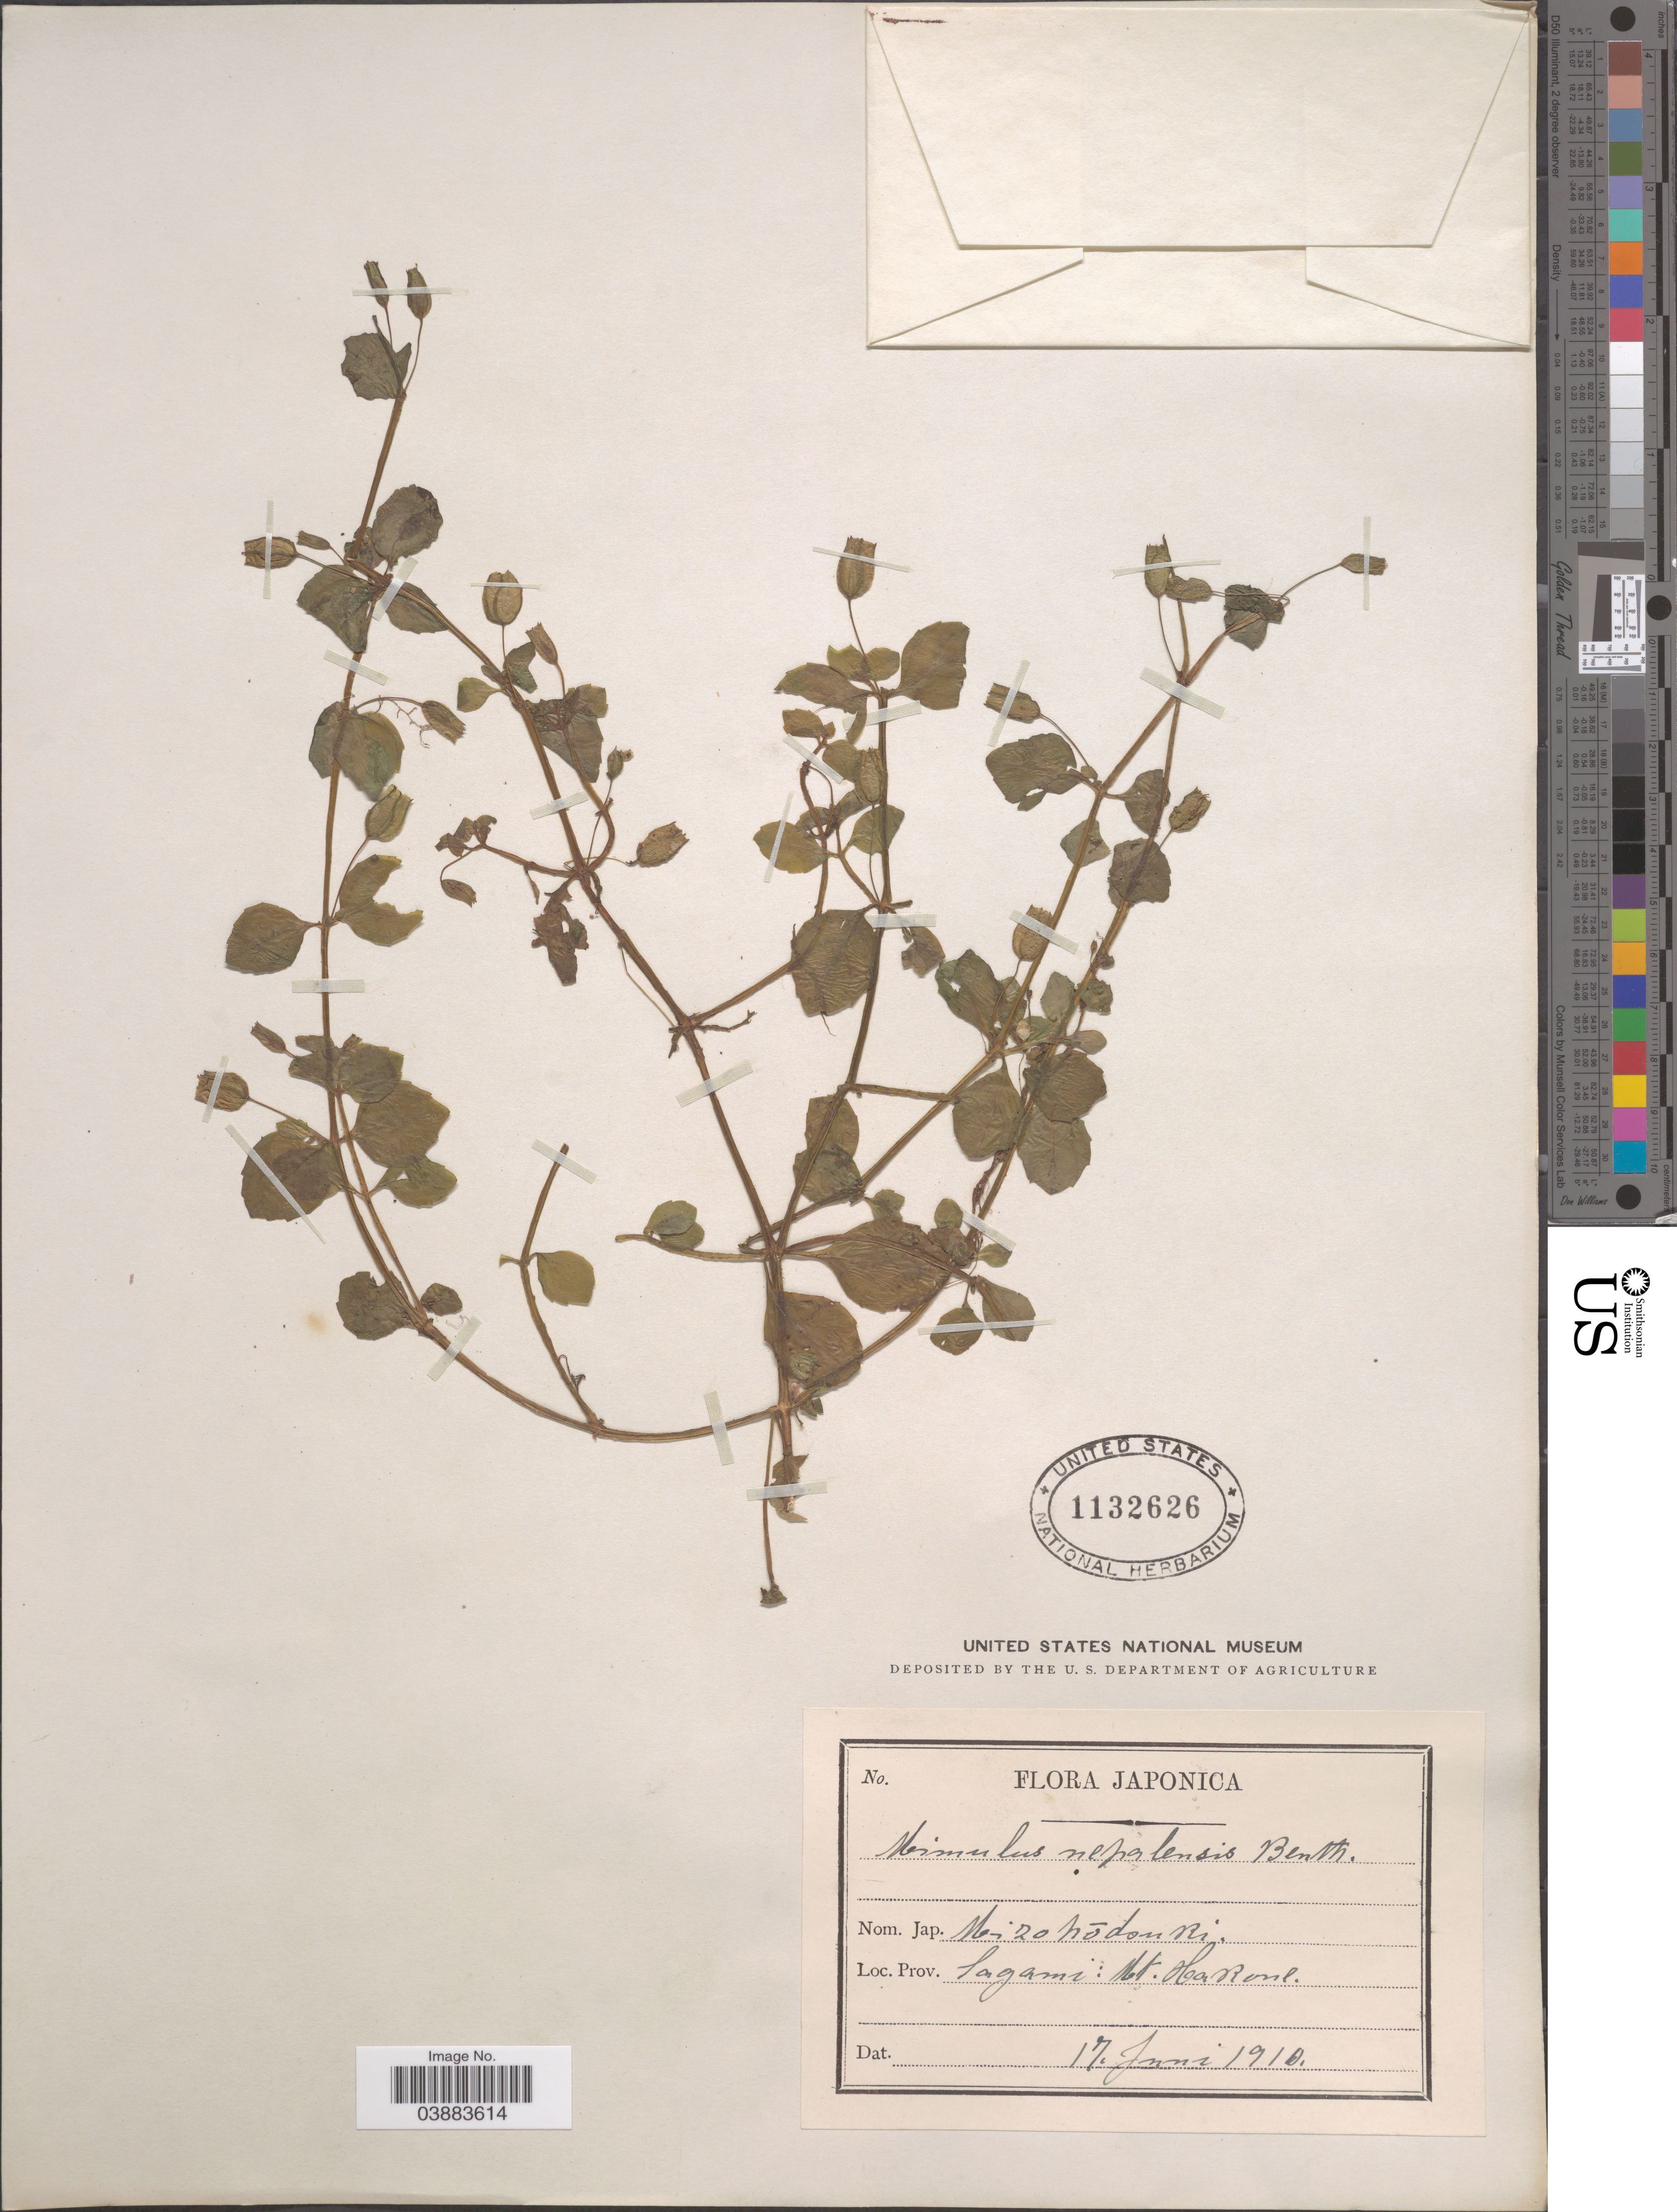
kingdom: Plantae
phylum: Tracheophyta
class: Magnoliopsida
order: Lamiales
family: Phrymaceae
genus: Mimulus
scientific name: Mimulus tenellus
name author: Bunge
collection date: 1910-06-17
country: Japan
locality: Prov. Sagami: Mt. Hakone.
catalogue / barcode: US 1132626